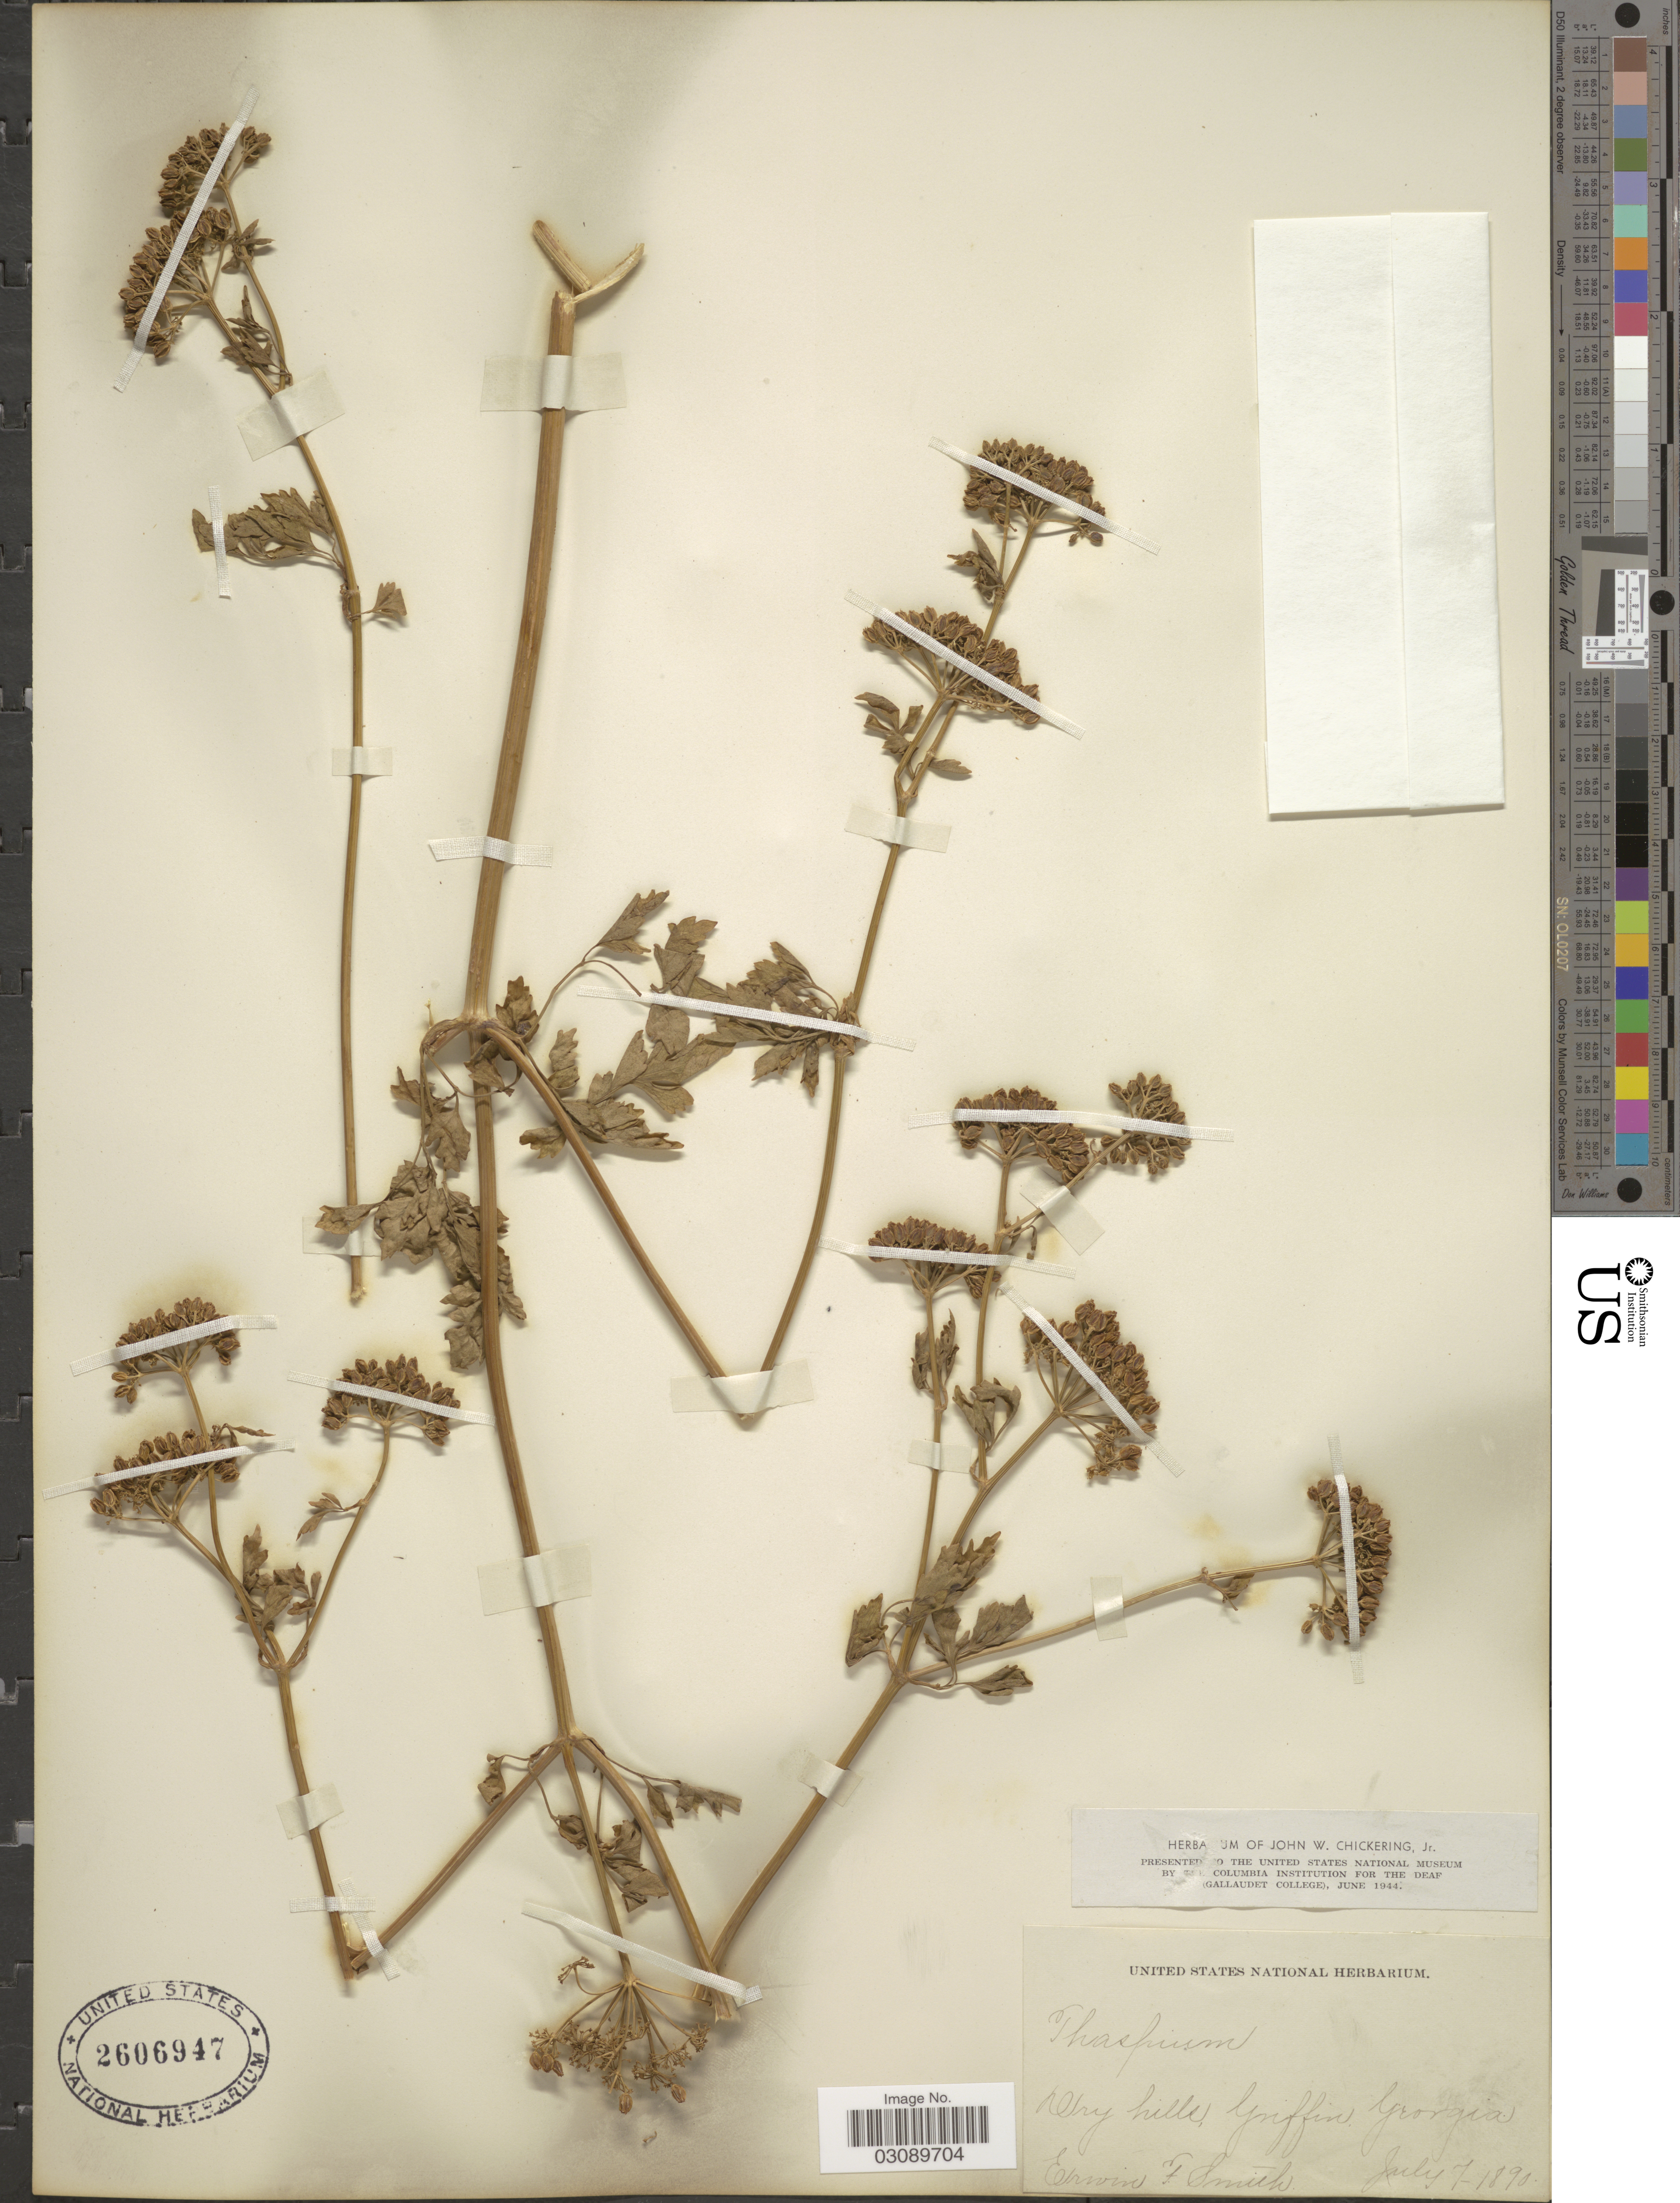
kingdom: Plantae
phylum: Tracheophyta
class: Magnoliopsida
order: Apiales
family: Apiaceae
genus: Thaspium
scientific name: Thaspium sp.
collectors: E. F. Smith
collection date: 1890-07-07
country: United States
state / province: Georgia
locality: Dry hills, Griffin.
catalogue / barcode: US 2606947